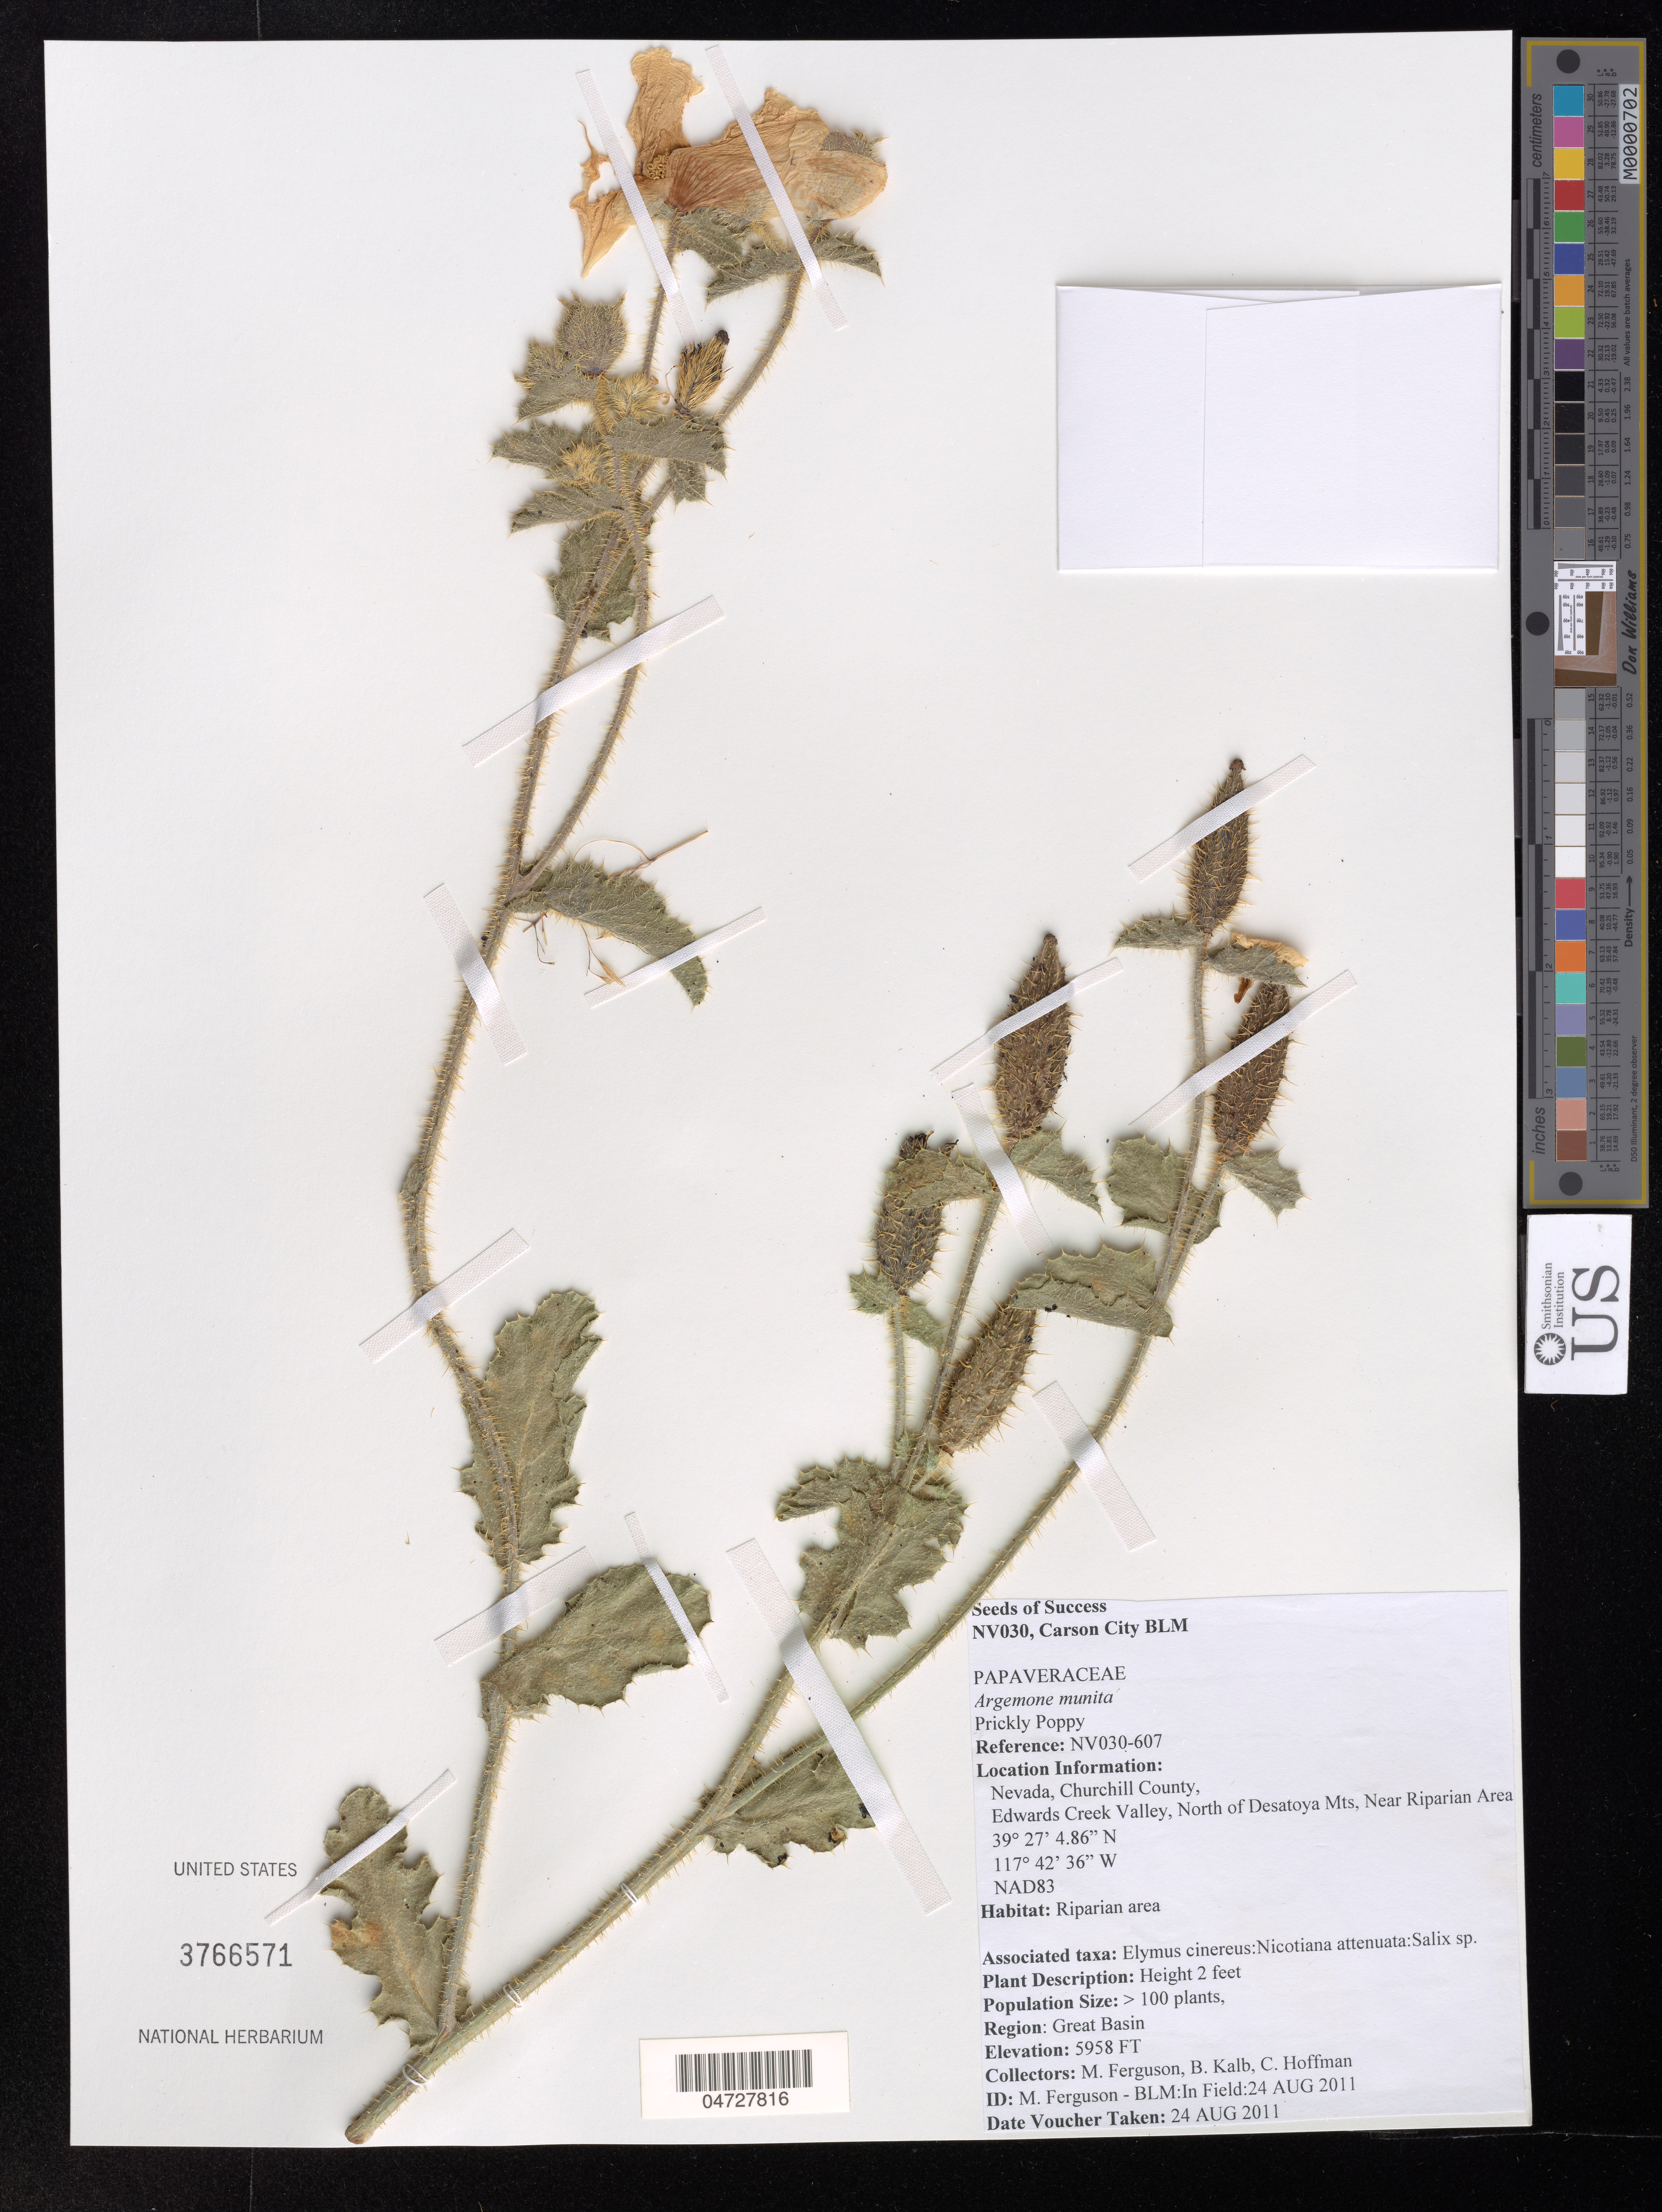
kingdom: Plantae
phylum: Tracheophyta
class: Magnoliopsida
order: Ranunculales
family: Papaveraceae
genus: Argemone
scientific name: Argemone munita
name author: Durand & Hilg.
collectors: M. Ferguson, B. Kalb & C. Hoffman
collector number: NV030-607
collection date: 2011-08-24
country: United States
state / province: Nevada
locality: Churchill County, Edwards Creek Valley, North of Desatoya Mts, Near Riparian Area, Region: Great Basin.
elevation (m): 1816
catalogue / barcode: US 3766571